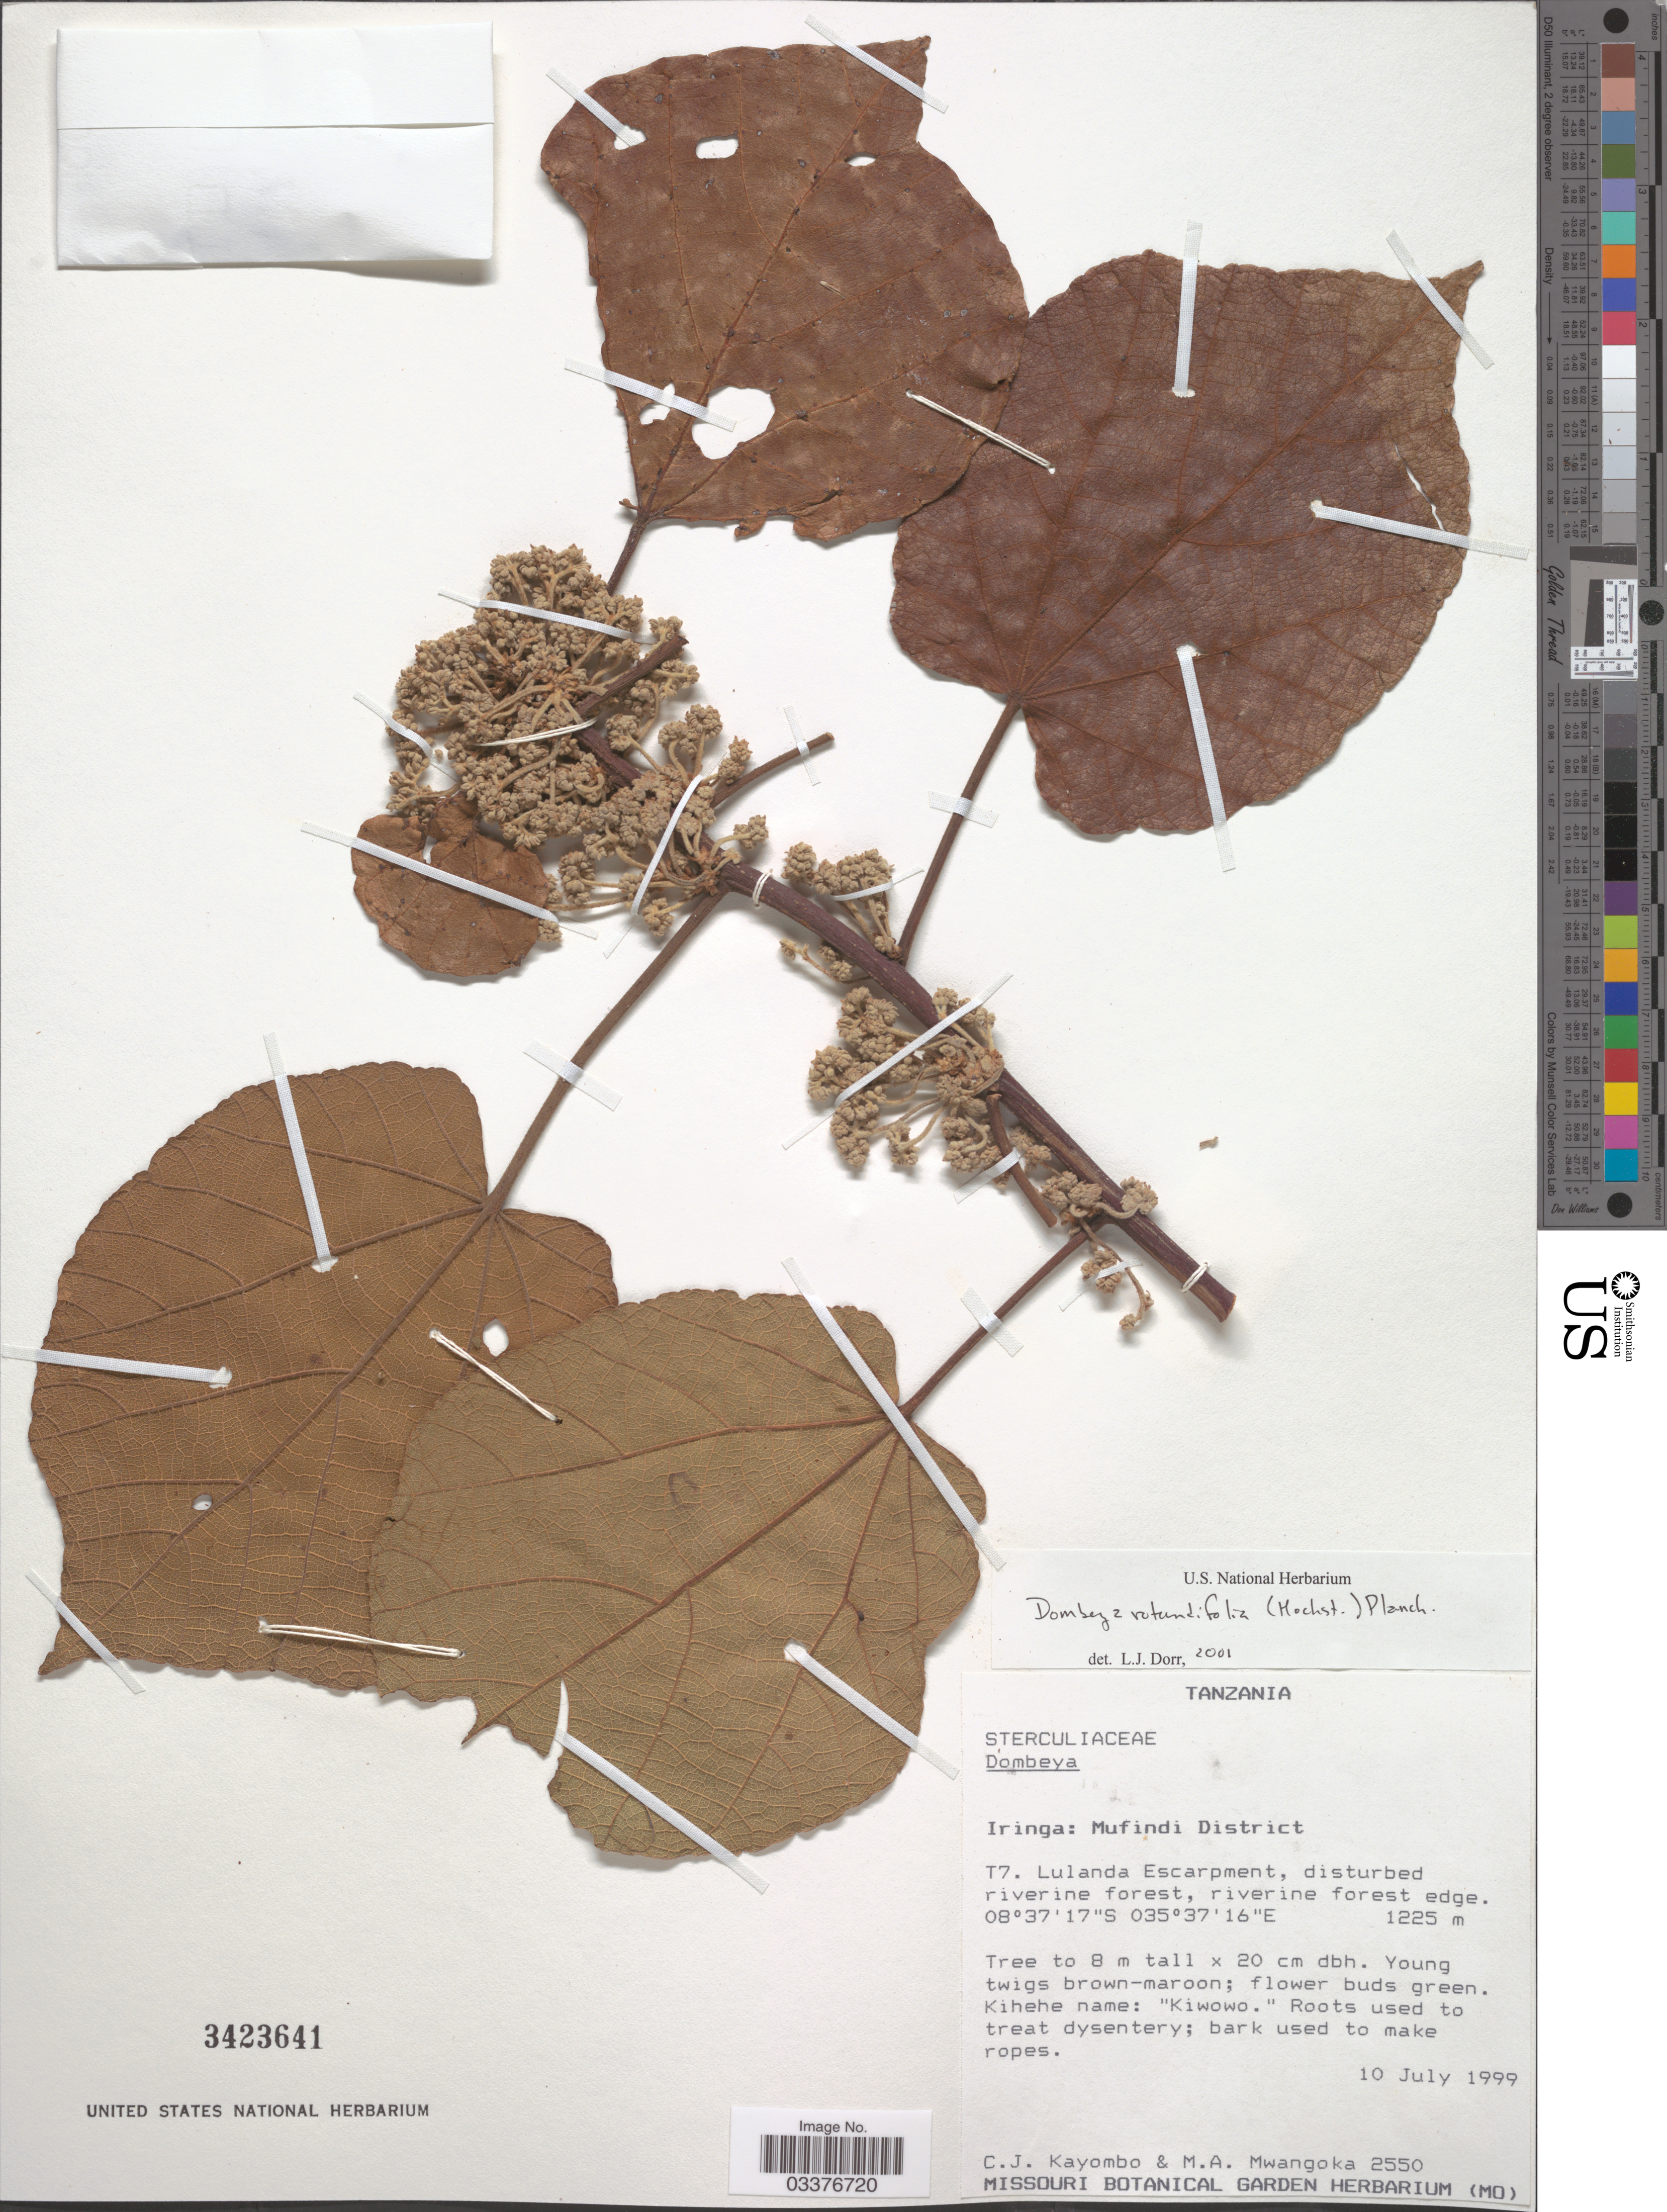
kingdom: Plantae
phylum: Tracheophyta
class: Magnoliopsida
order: Malvales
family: Malvaceae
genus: Dombeya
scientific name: Dombeya rotundifolia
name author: (Hochst.) Planch.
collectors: C. Kayombo & M. A. Mwangoka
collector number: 2550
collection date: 1999-07-10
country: Tanzania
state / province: Iringa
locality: Mufindi District. T7. Lulanda Escarpment, disturbed riverine forest edge.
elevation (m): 1225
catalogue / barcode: US 3423641